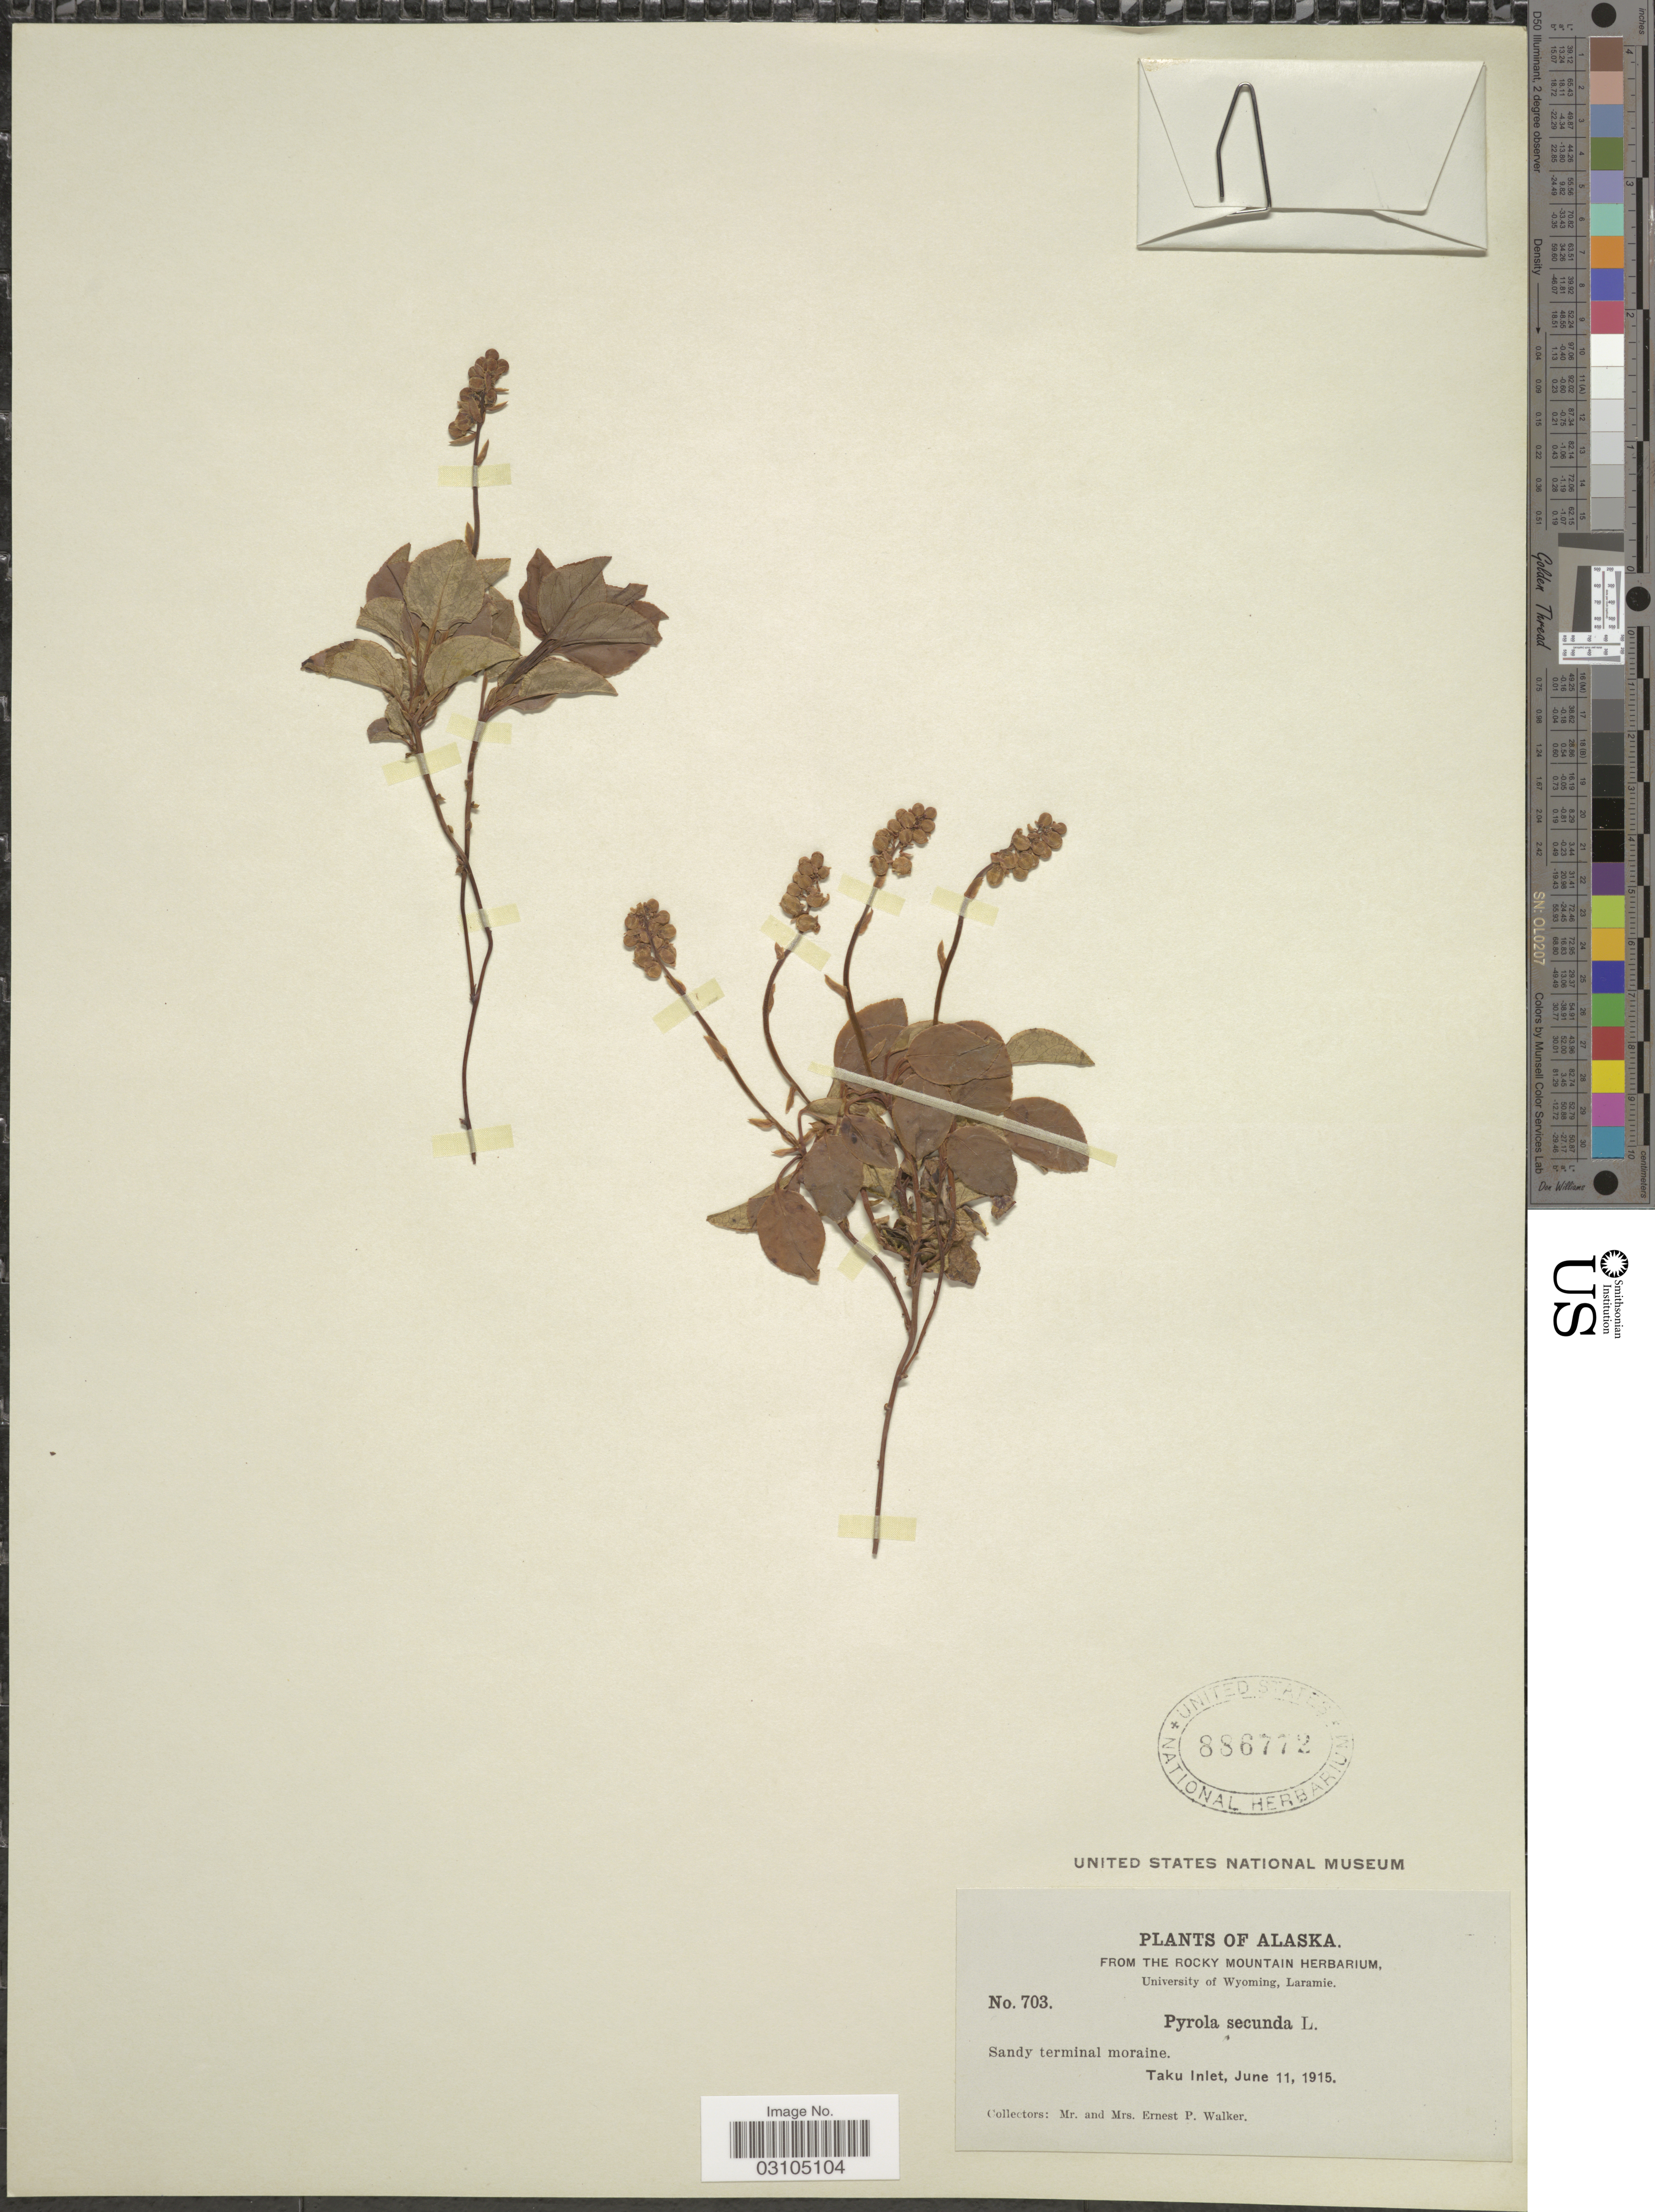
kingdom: Plantae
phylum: Tracheophyta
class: Magnoliopsida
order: Ericales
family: Ericaceae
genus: Orthilia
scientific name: Orthilia secunda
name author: (L.) House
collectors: E. P. Walker & E. Walker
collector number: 703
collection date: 1915-06-11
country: United States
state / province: Alaska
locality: Taku Inlet.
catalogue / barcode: US 886772